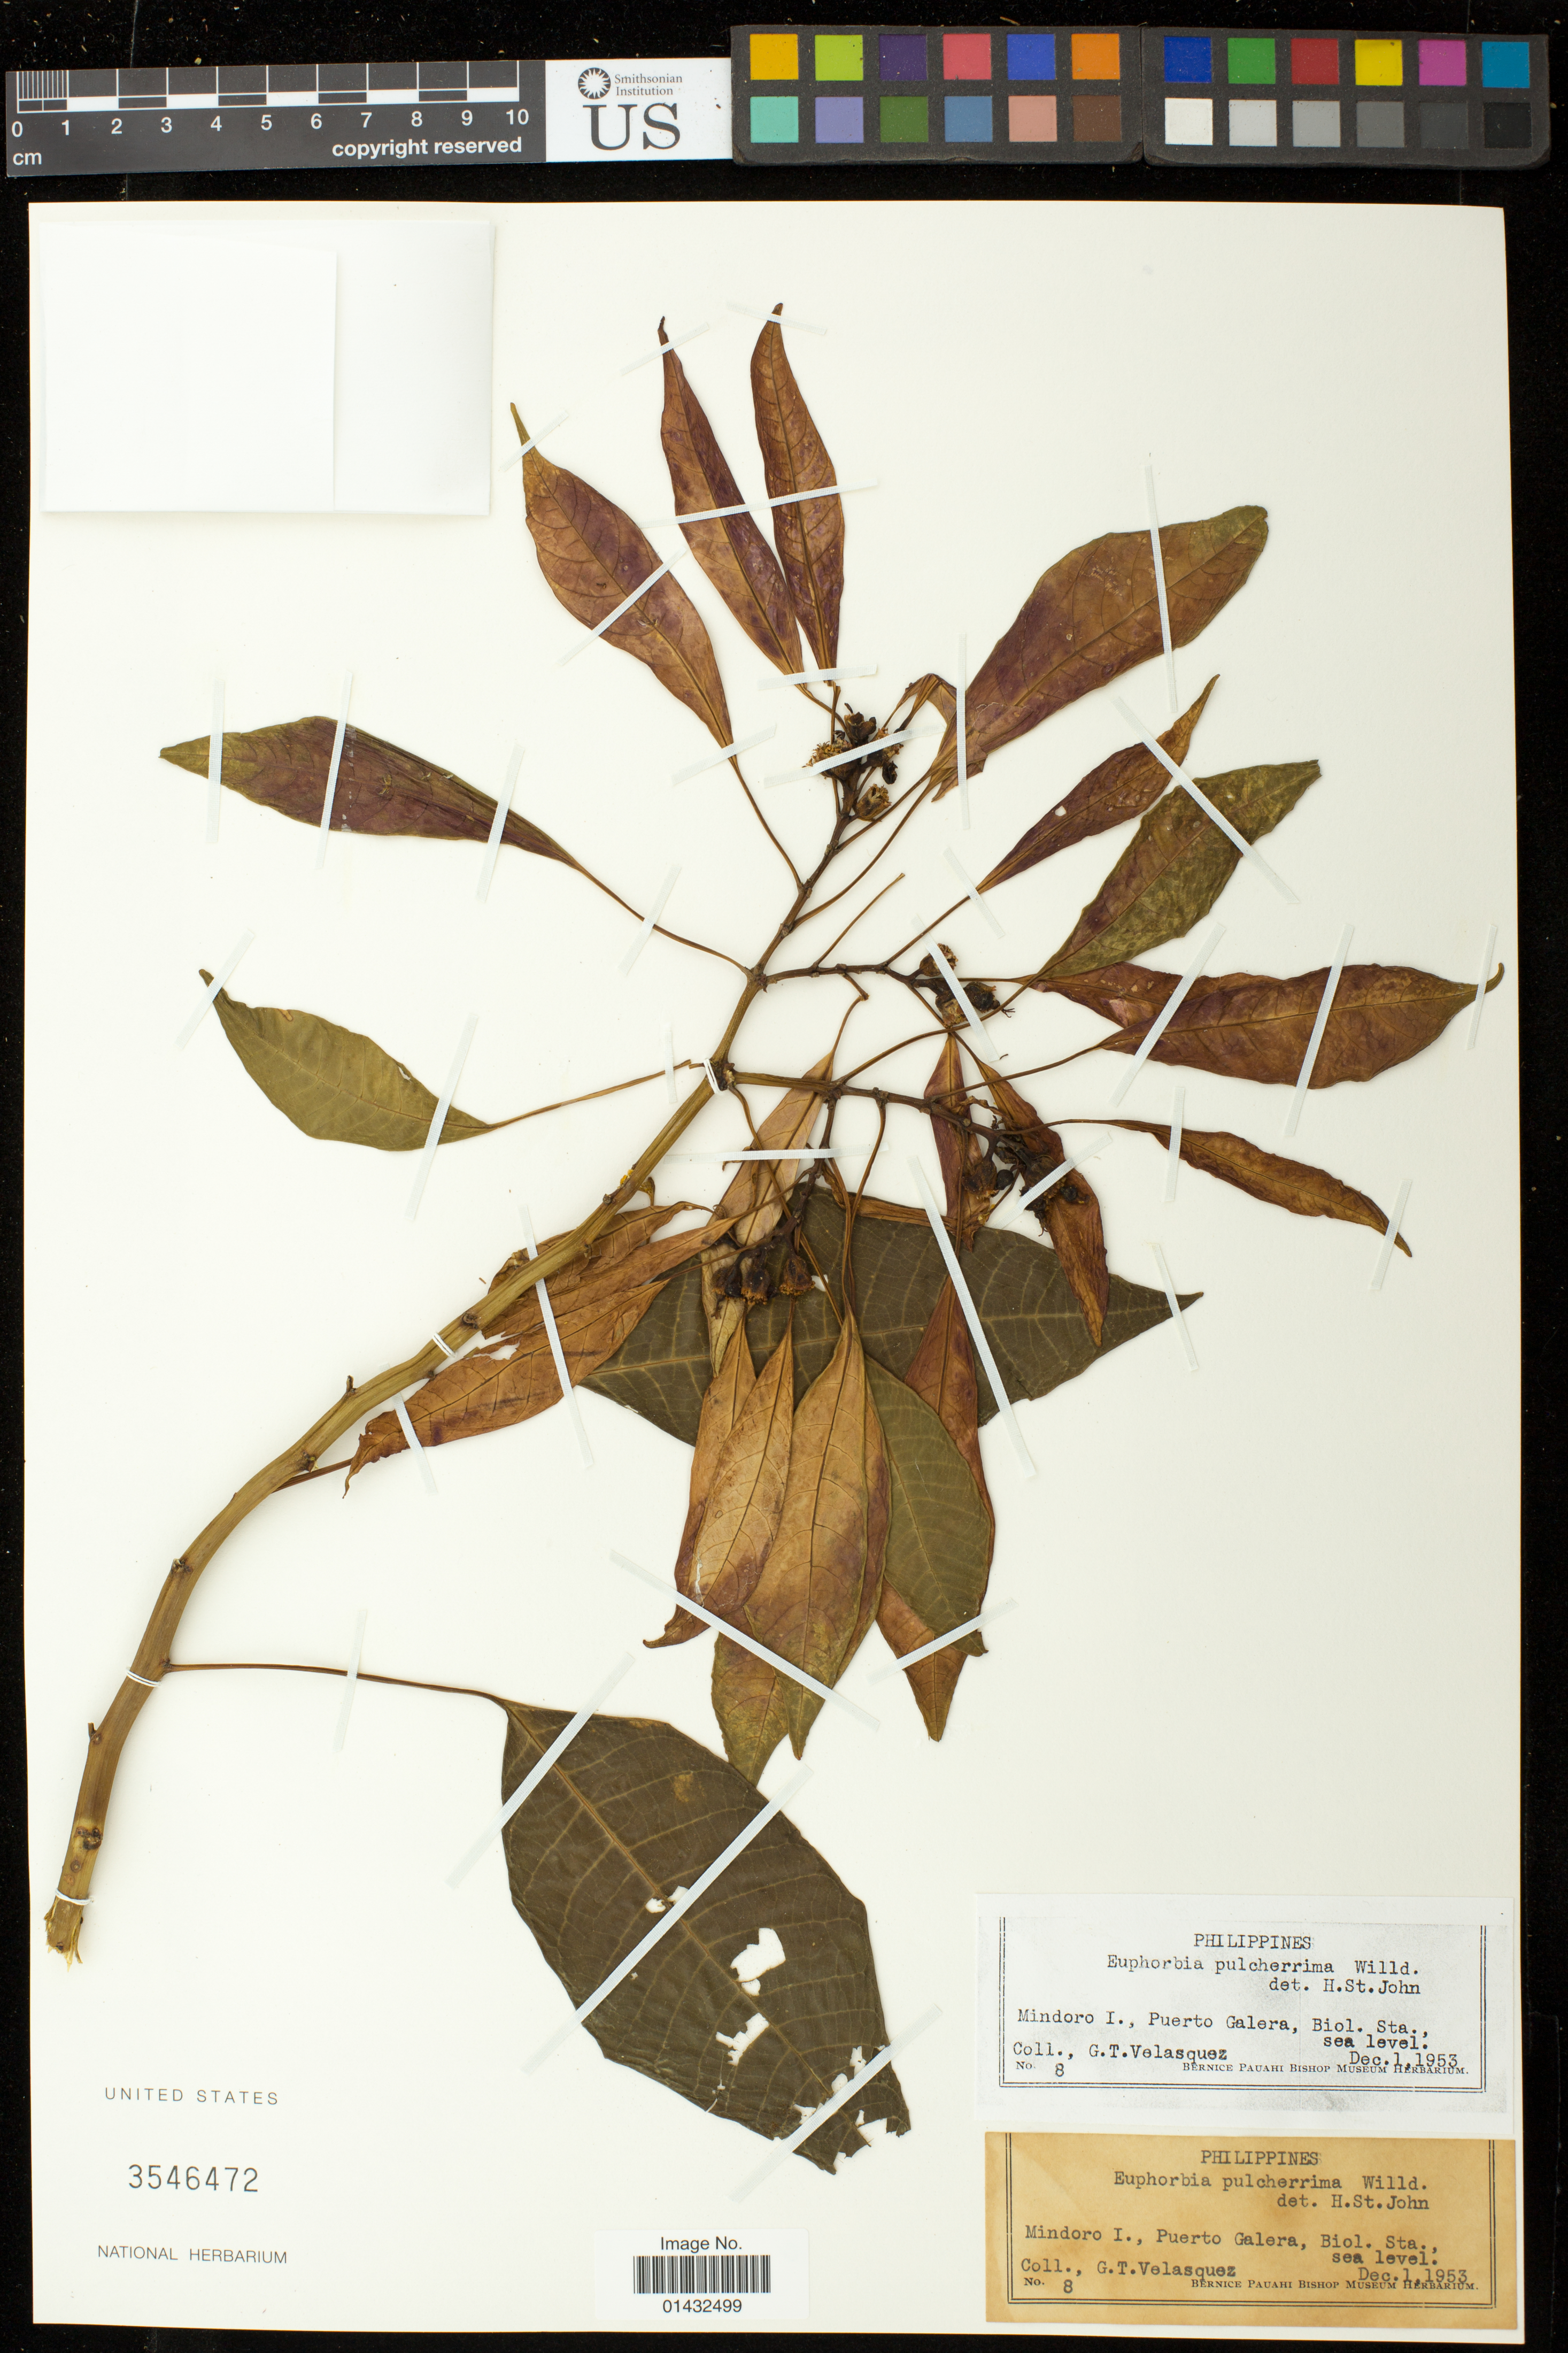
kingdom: Plantae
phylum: Tracheophyta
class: Magnoliopsida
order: Malpighiales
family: Euphorbiaceae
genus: Euphorbia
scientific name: Euphorbia pulcherrima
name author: Willd. ex Klotzsch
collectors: G. Velasquez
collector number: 8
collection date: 1953-12-01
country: Philippines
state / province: Mimaropa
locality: Mindoro I., Puerto Galera, Biol. Sta.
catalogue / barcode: US 3546472